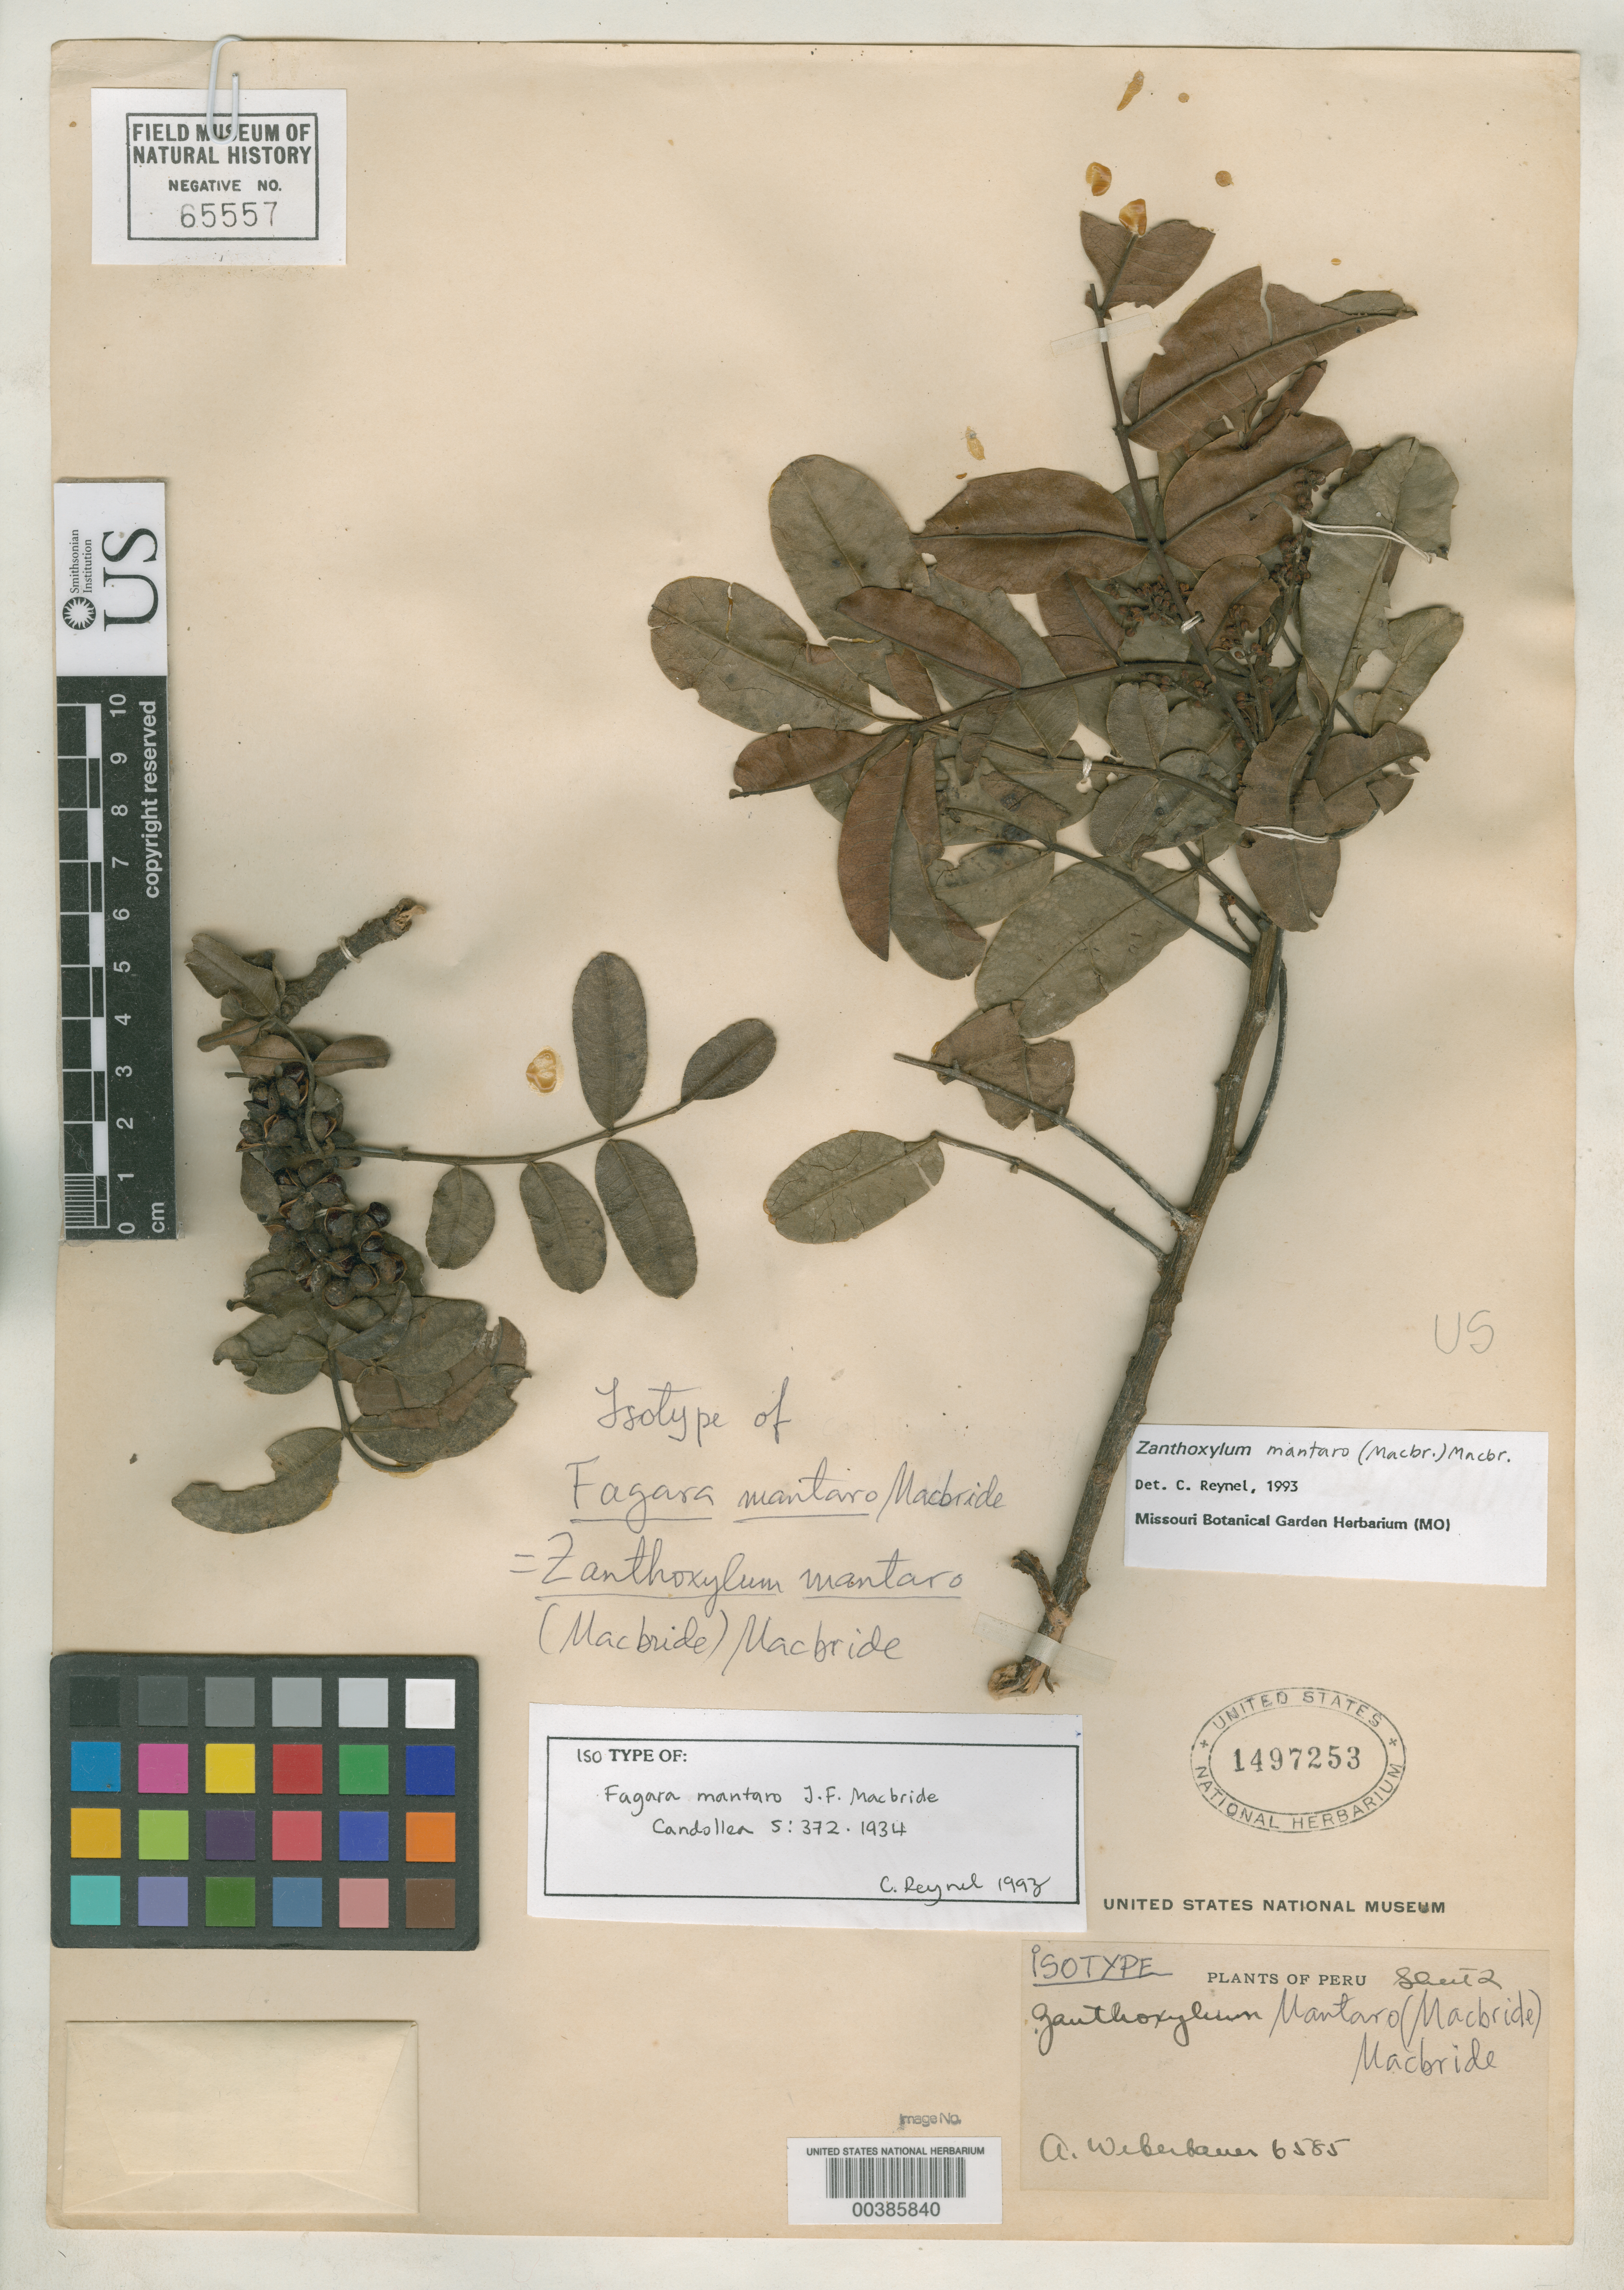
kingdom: Plantae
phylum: Tracheophyta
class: Magnoliopsida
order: Sapindales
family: Rutaceae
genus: Fagara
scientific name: Fagara mantaro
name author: J.F. Macbr.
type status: Isotype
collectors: A. Weberbauer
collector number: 6585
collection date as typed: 1909 to -- --- 1914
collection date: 1909/1914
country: Peru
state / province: Junín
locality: Rio Mantaro.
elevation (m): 2500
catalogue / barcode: US 1497253